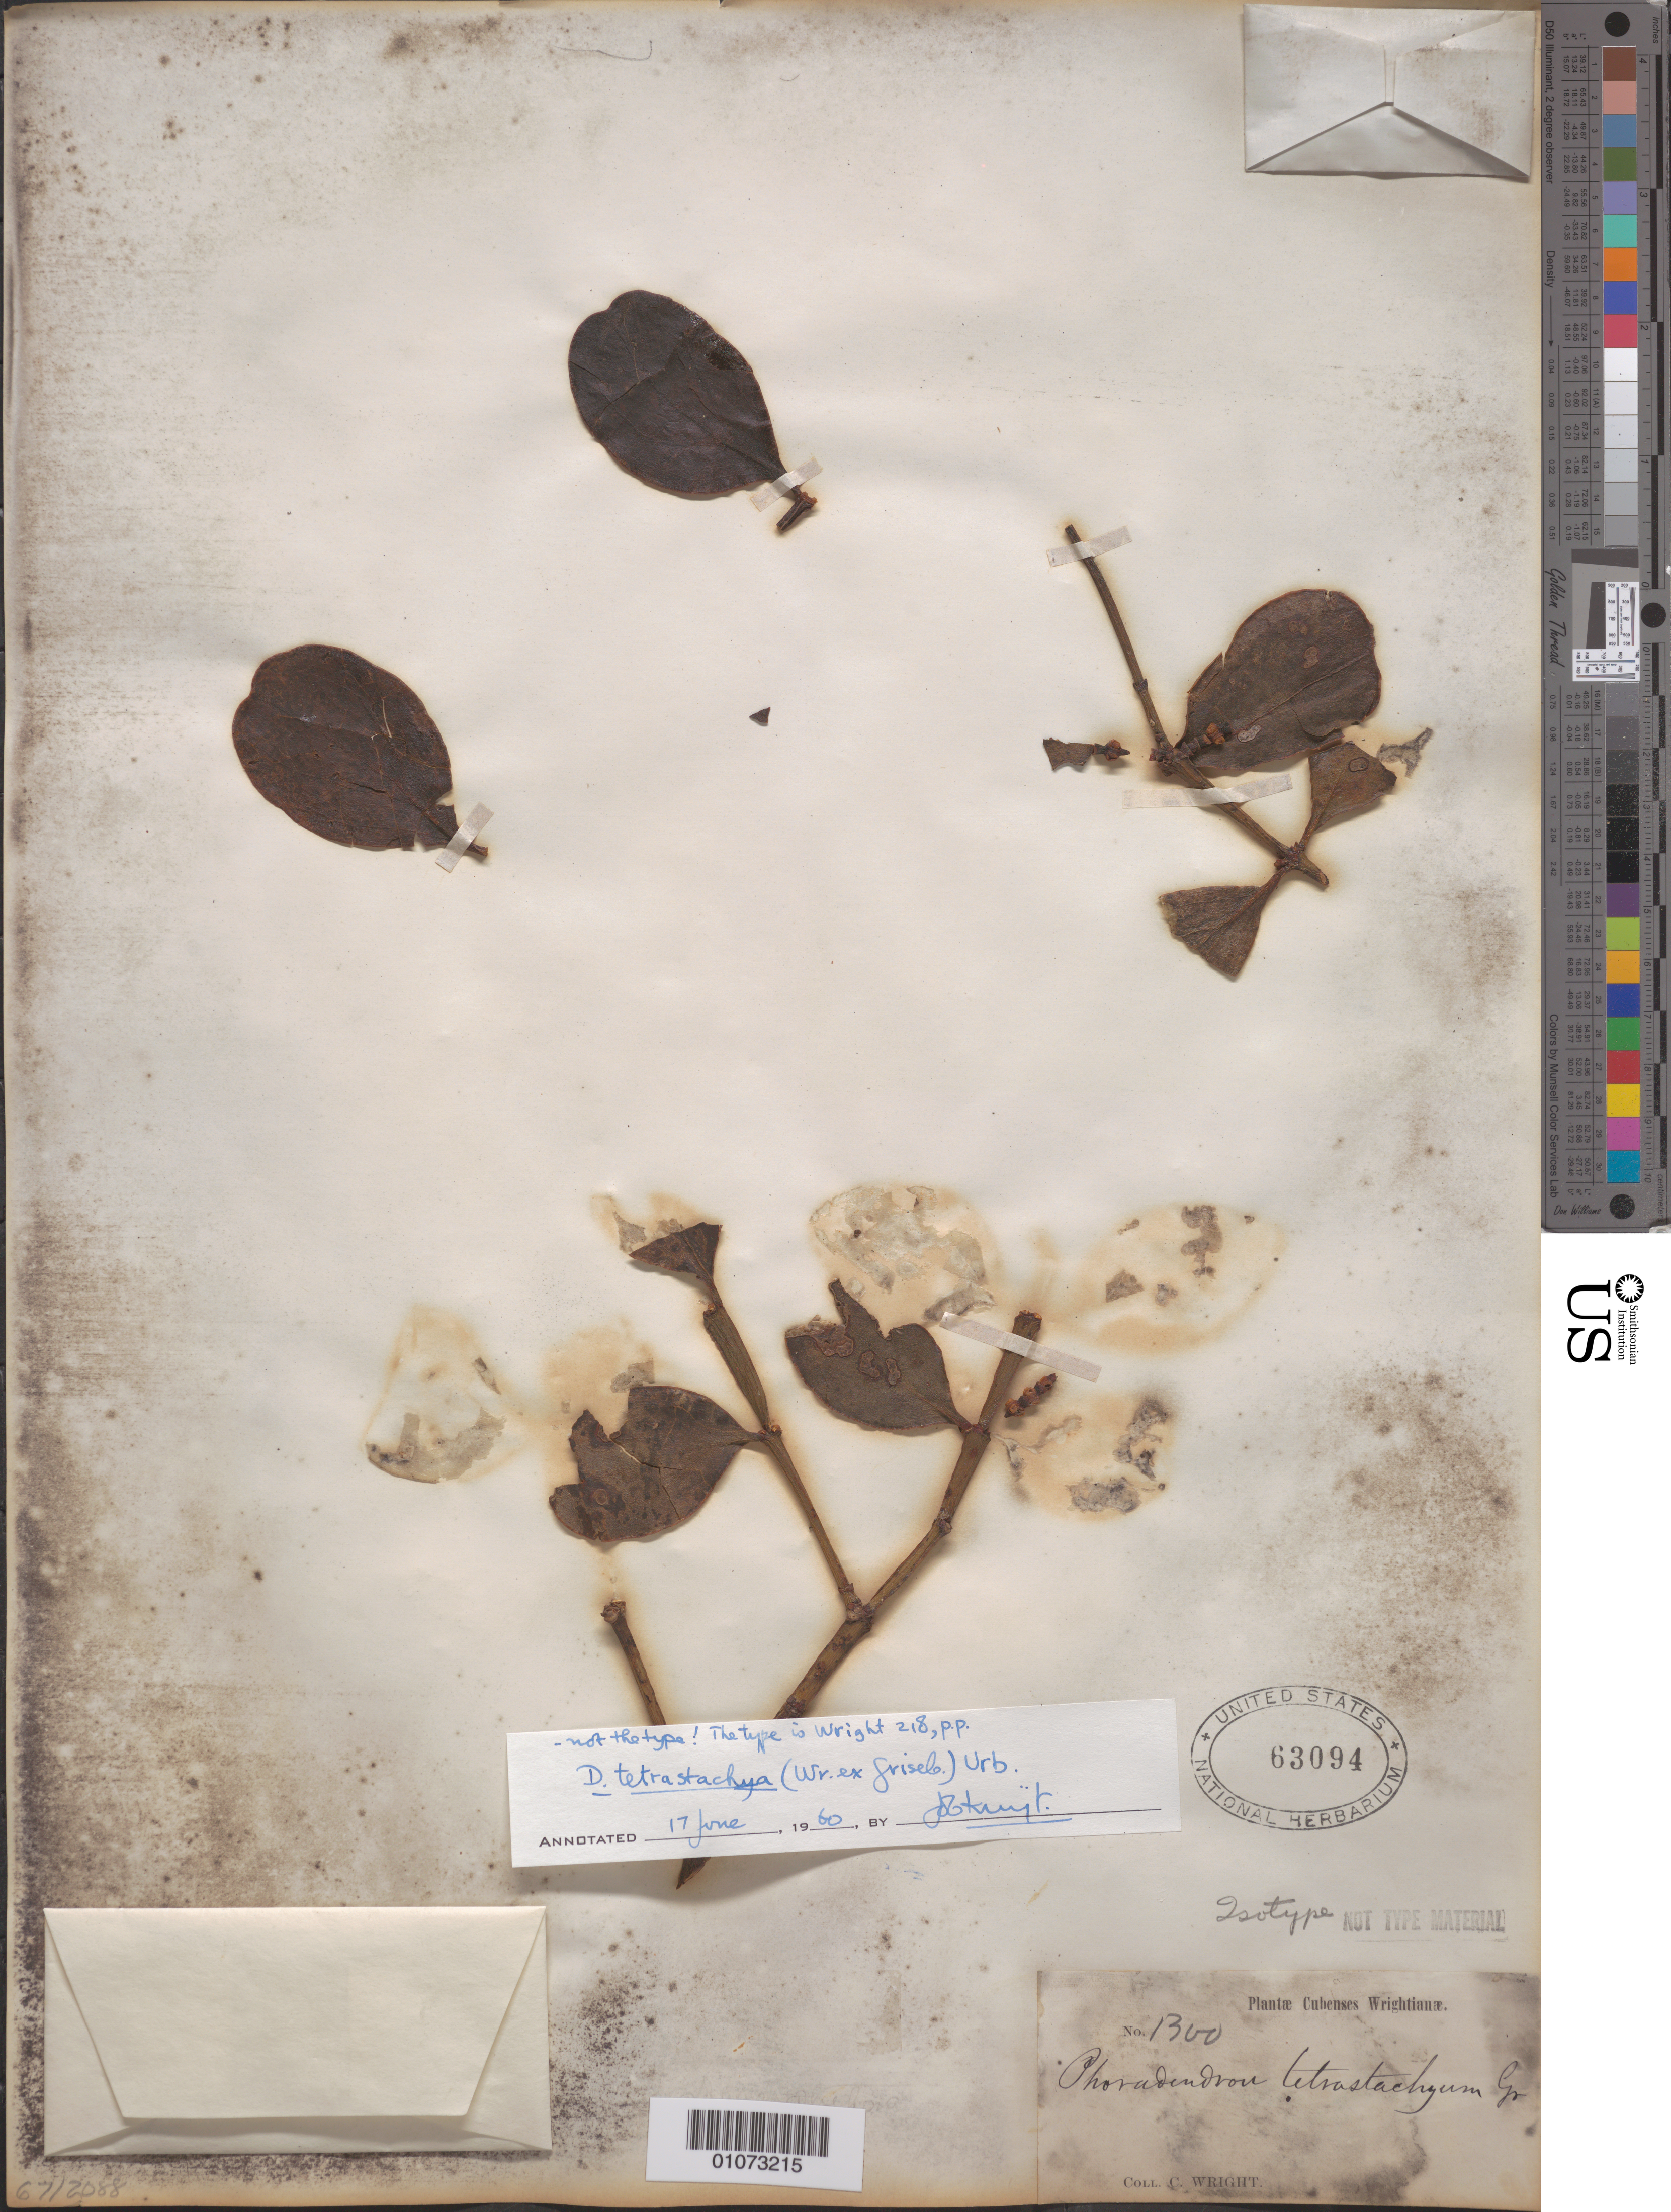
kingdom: Plantae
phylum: Tracheophyta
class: Magnoliopsida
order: Santalales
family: Viscaceae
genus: Dendrophthora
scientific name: Dendrophthora tetrastachya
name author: (C. Wright ex Griseb.) Urb.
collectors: C. Wright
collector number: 1300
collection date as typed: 1800 to 1899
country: Cuba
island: Cuba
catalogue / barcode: US 63094